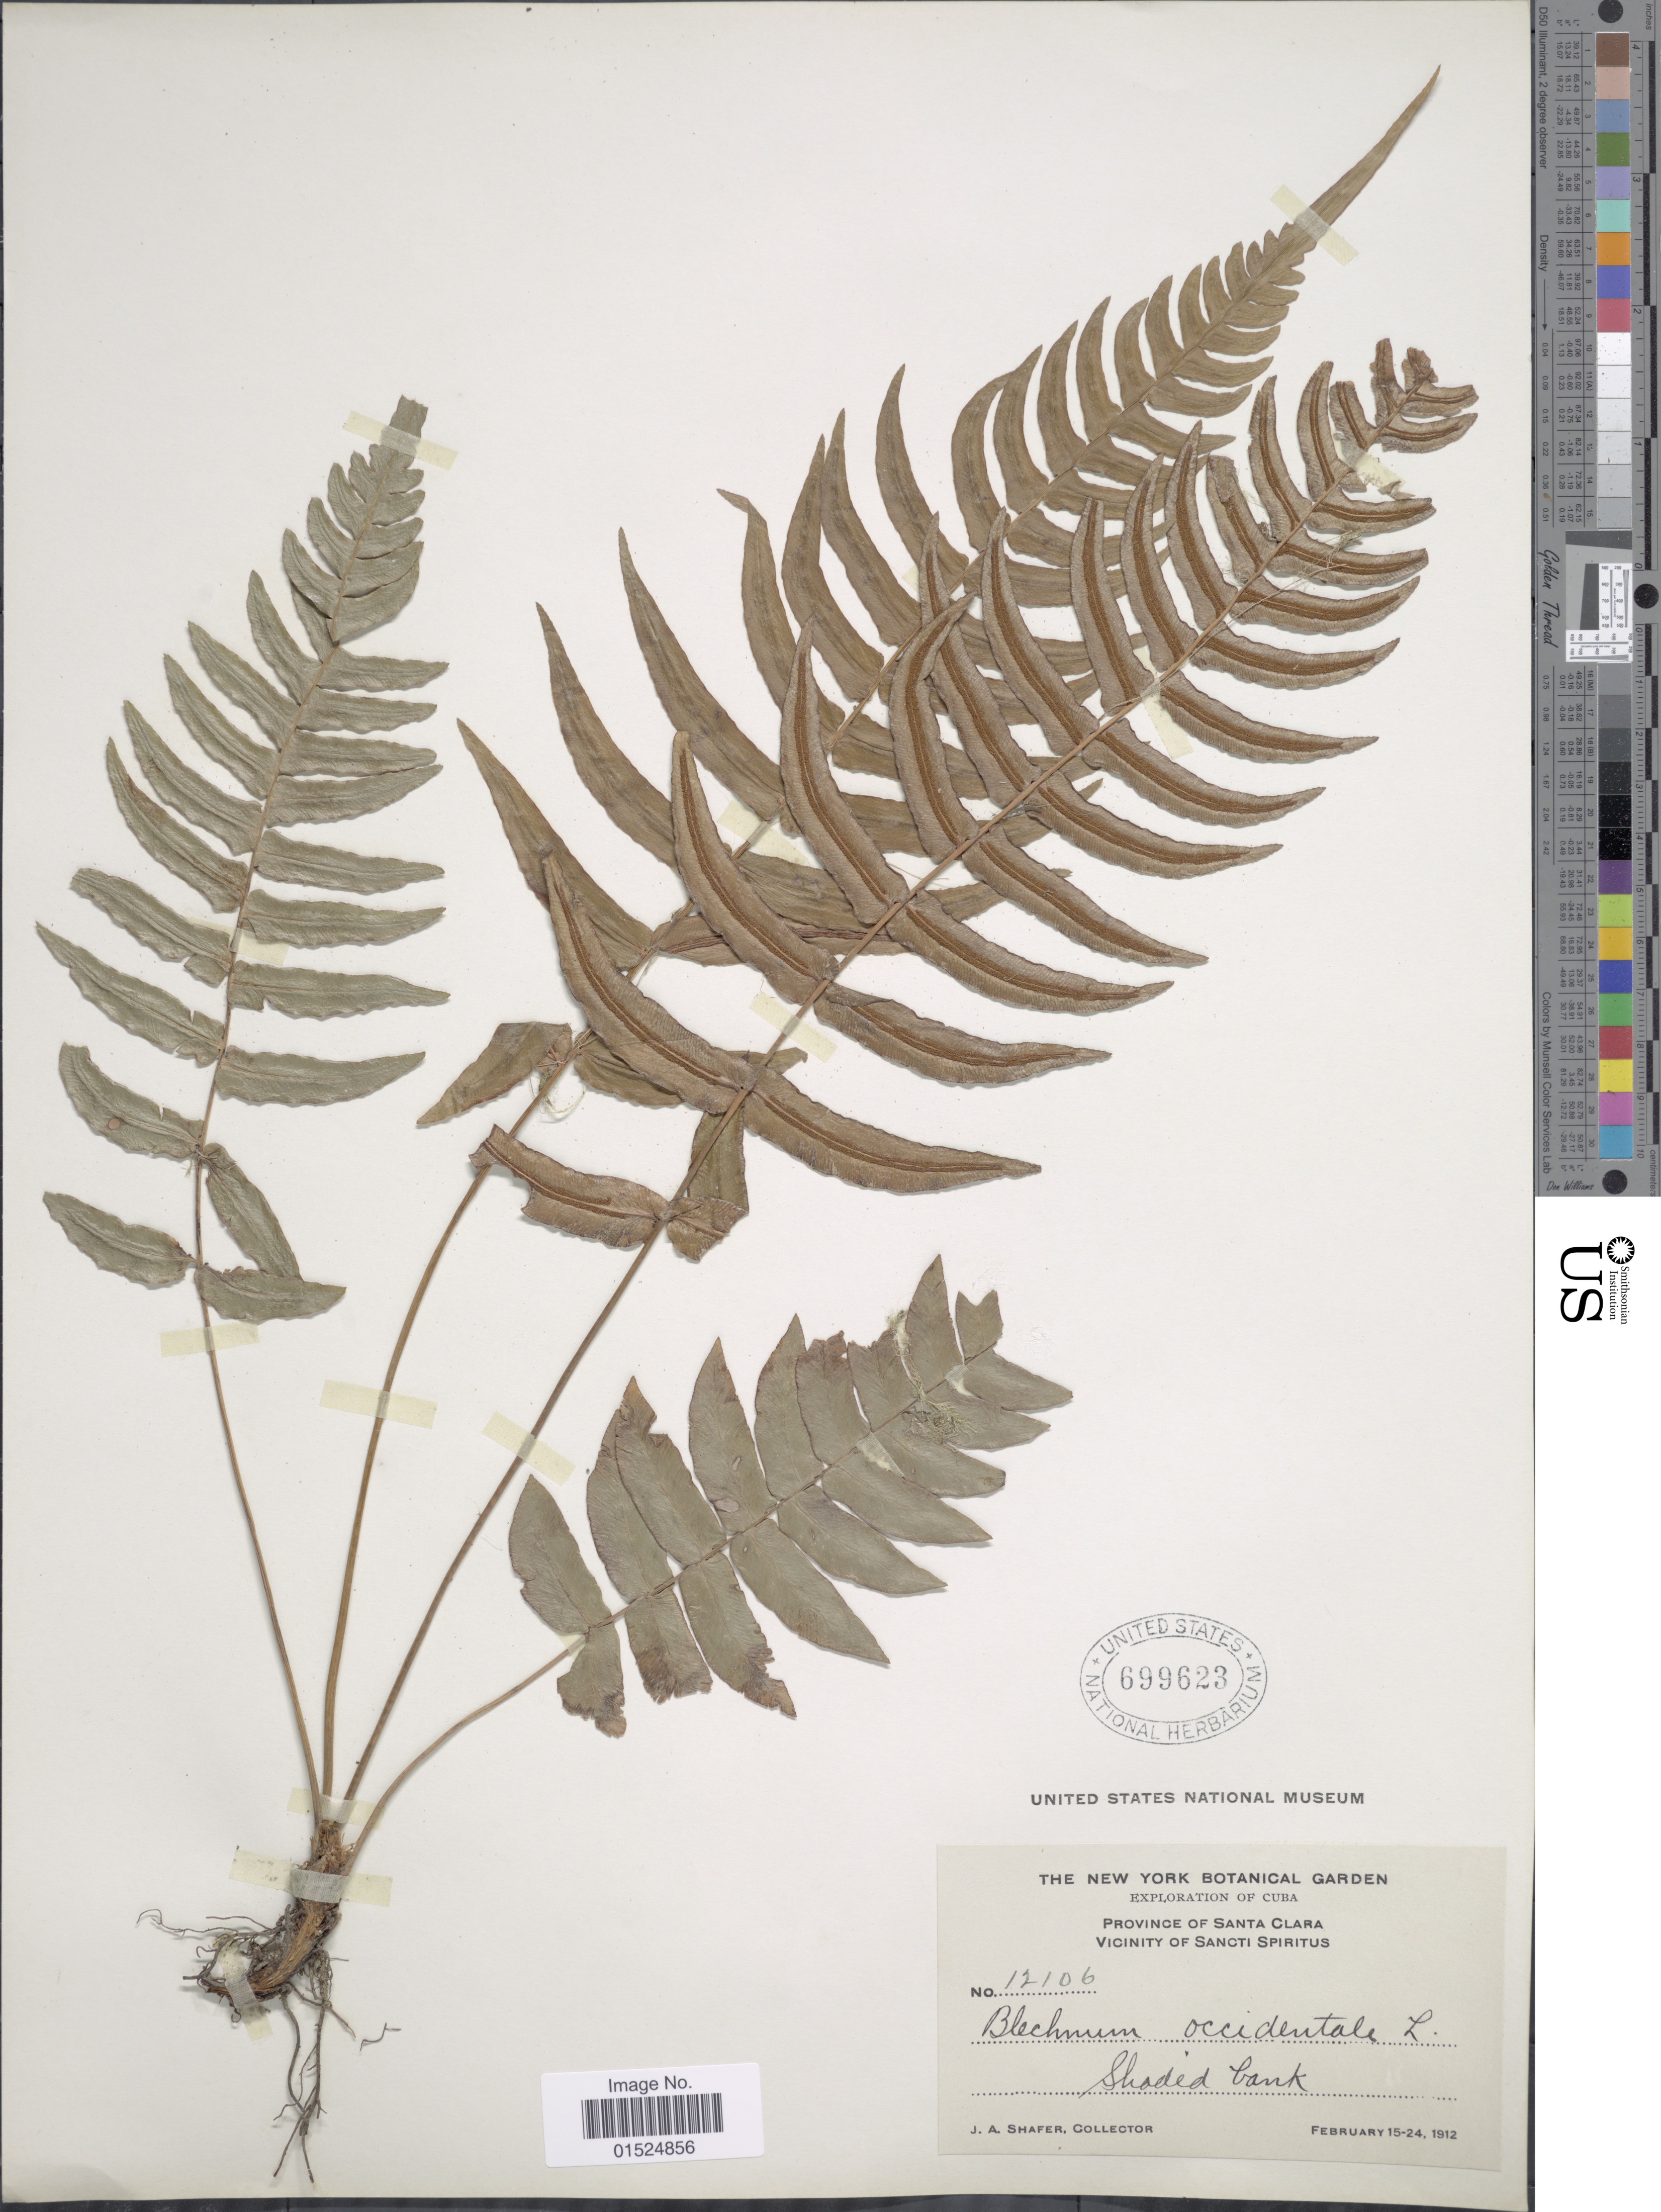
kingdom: Plantae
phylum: Tracheophyta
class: Polypodiopsida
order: Polypodiales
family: Blechnaceae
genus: Blechnum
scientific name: Blechnum occidentale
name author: L.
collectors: J. A. Shafer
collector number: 12106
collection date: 1912-02-15/1912-02-24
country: Cuba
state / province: Las Villas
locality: Province of Santa Clara, vicinity of Sancti Spiritus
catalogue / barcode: US 699623